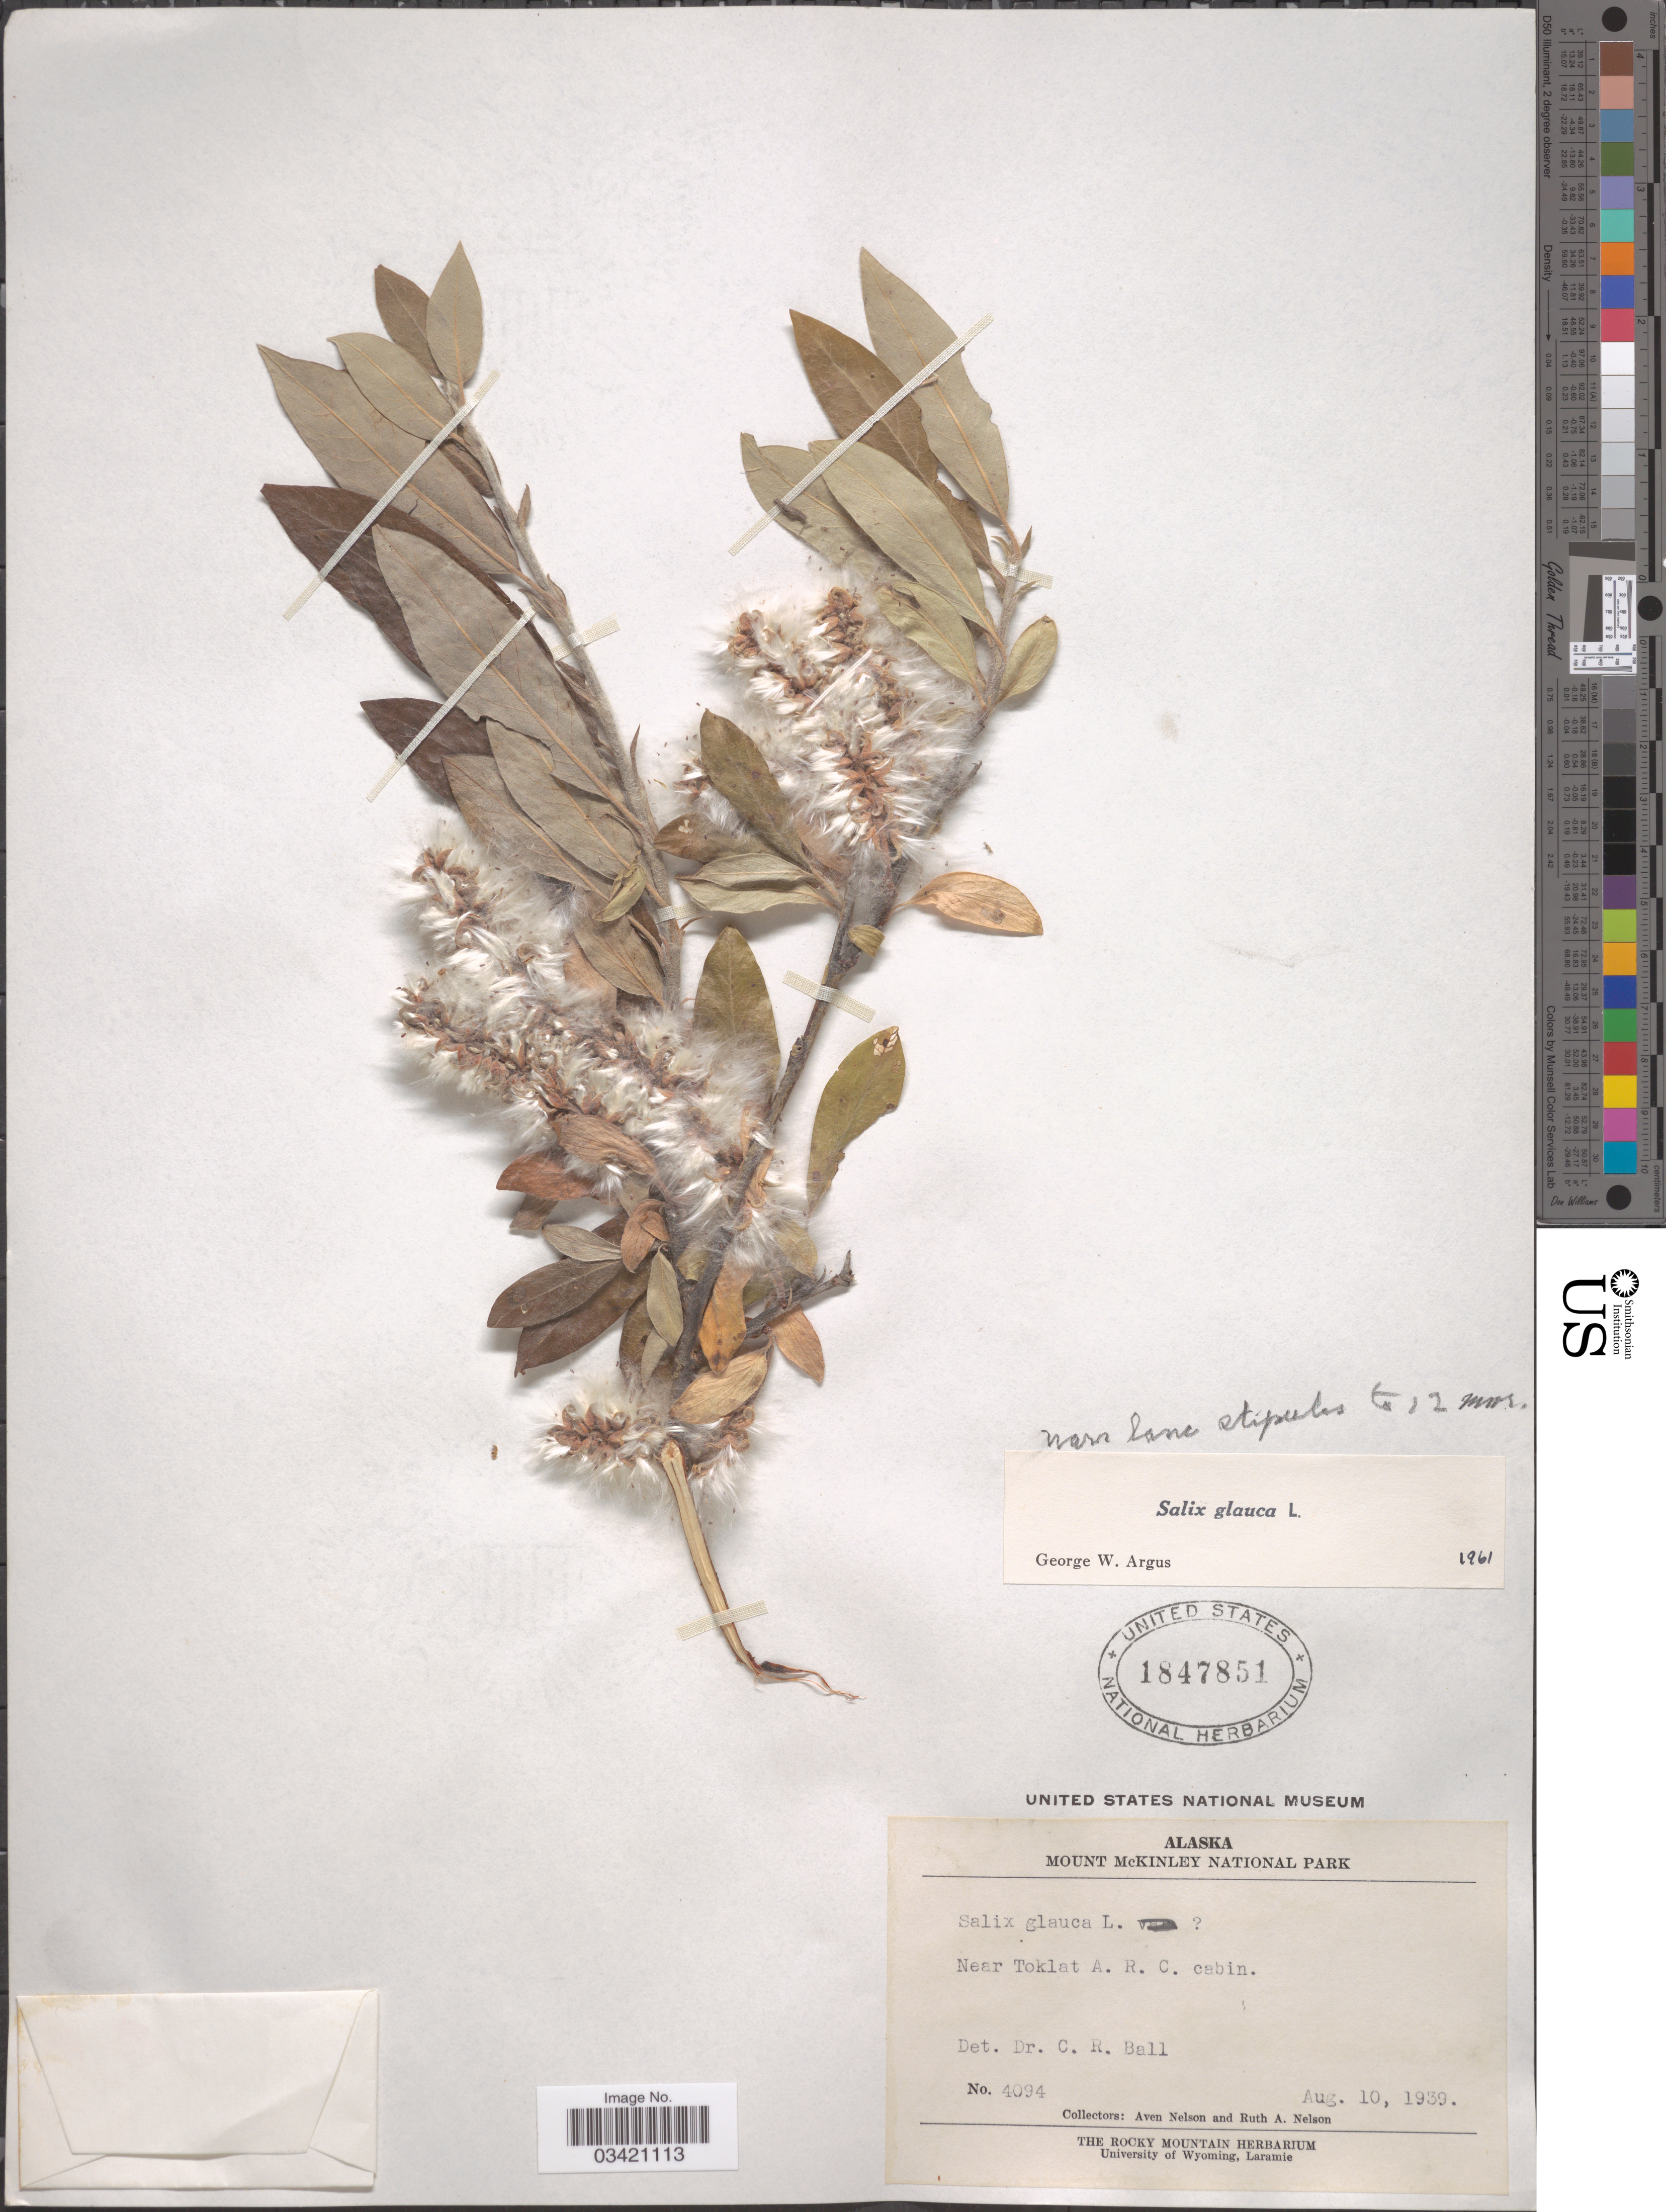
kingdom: Plantae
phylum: Tracheophyta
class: Magnoliopsida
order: Malpighiales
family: Salicaceae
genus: Salix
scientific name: Salix glauca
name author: L.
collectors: A. Nelson & R. A. Nelson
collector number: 4094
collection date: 1939-08-10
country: United States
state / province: Alaska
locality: Mount McKinley National Park. Near Toklat A. R. C. cabin.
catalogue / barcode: US 1847851